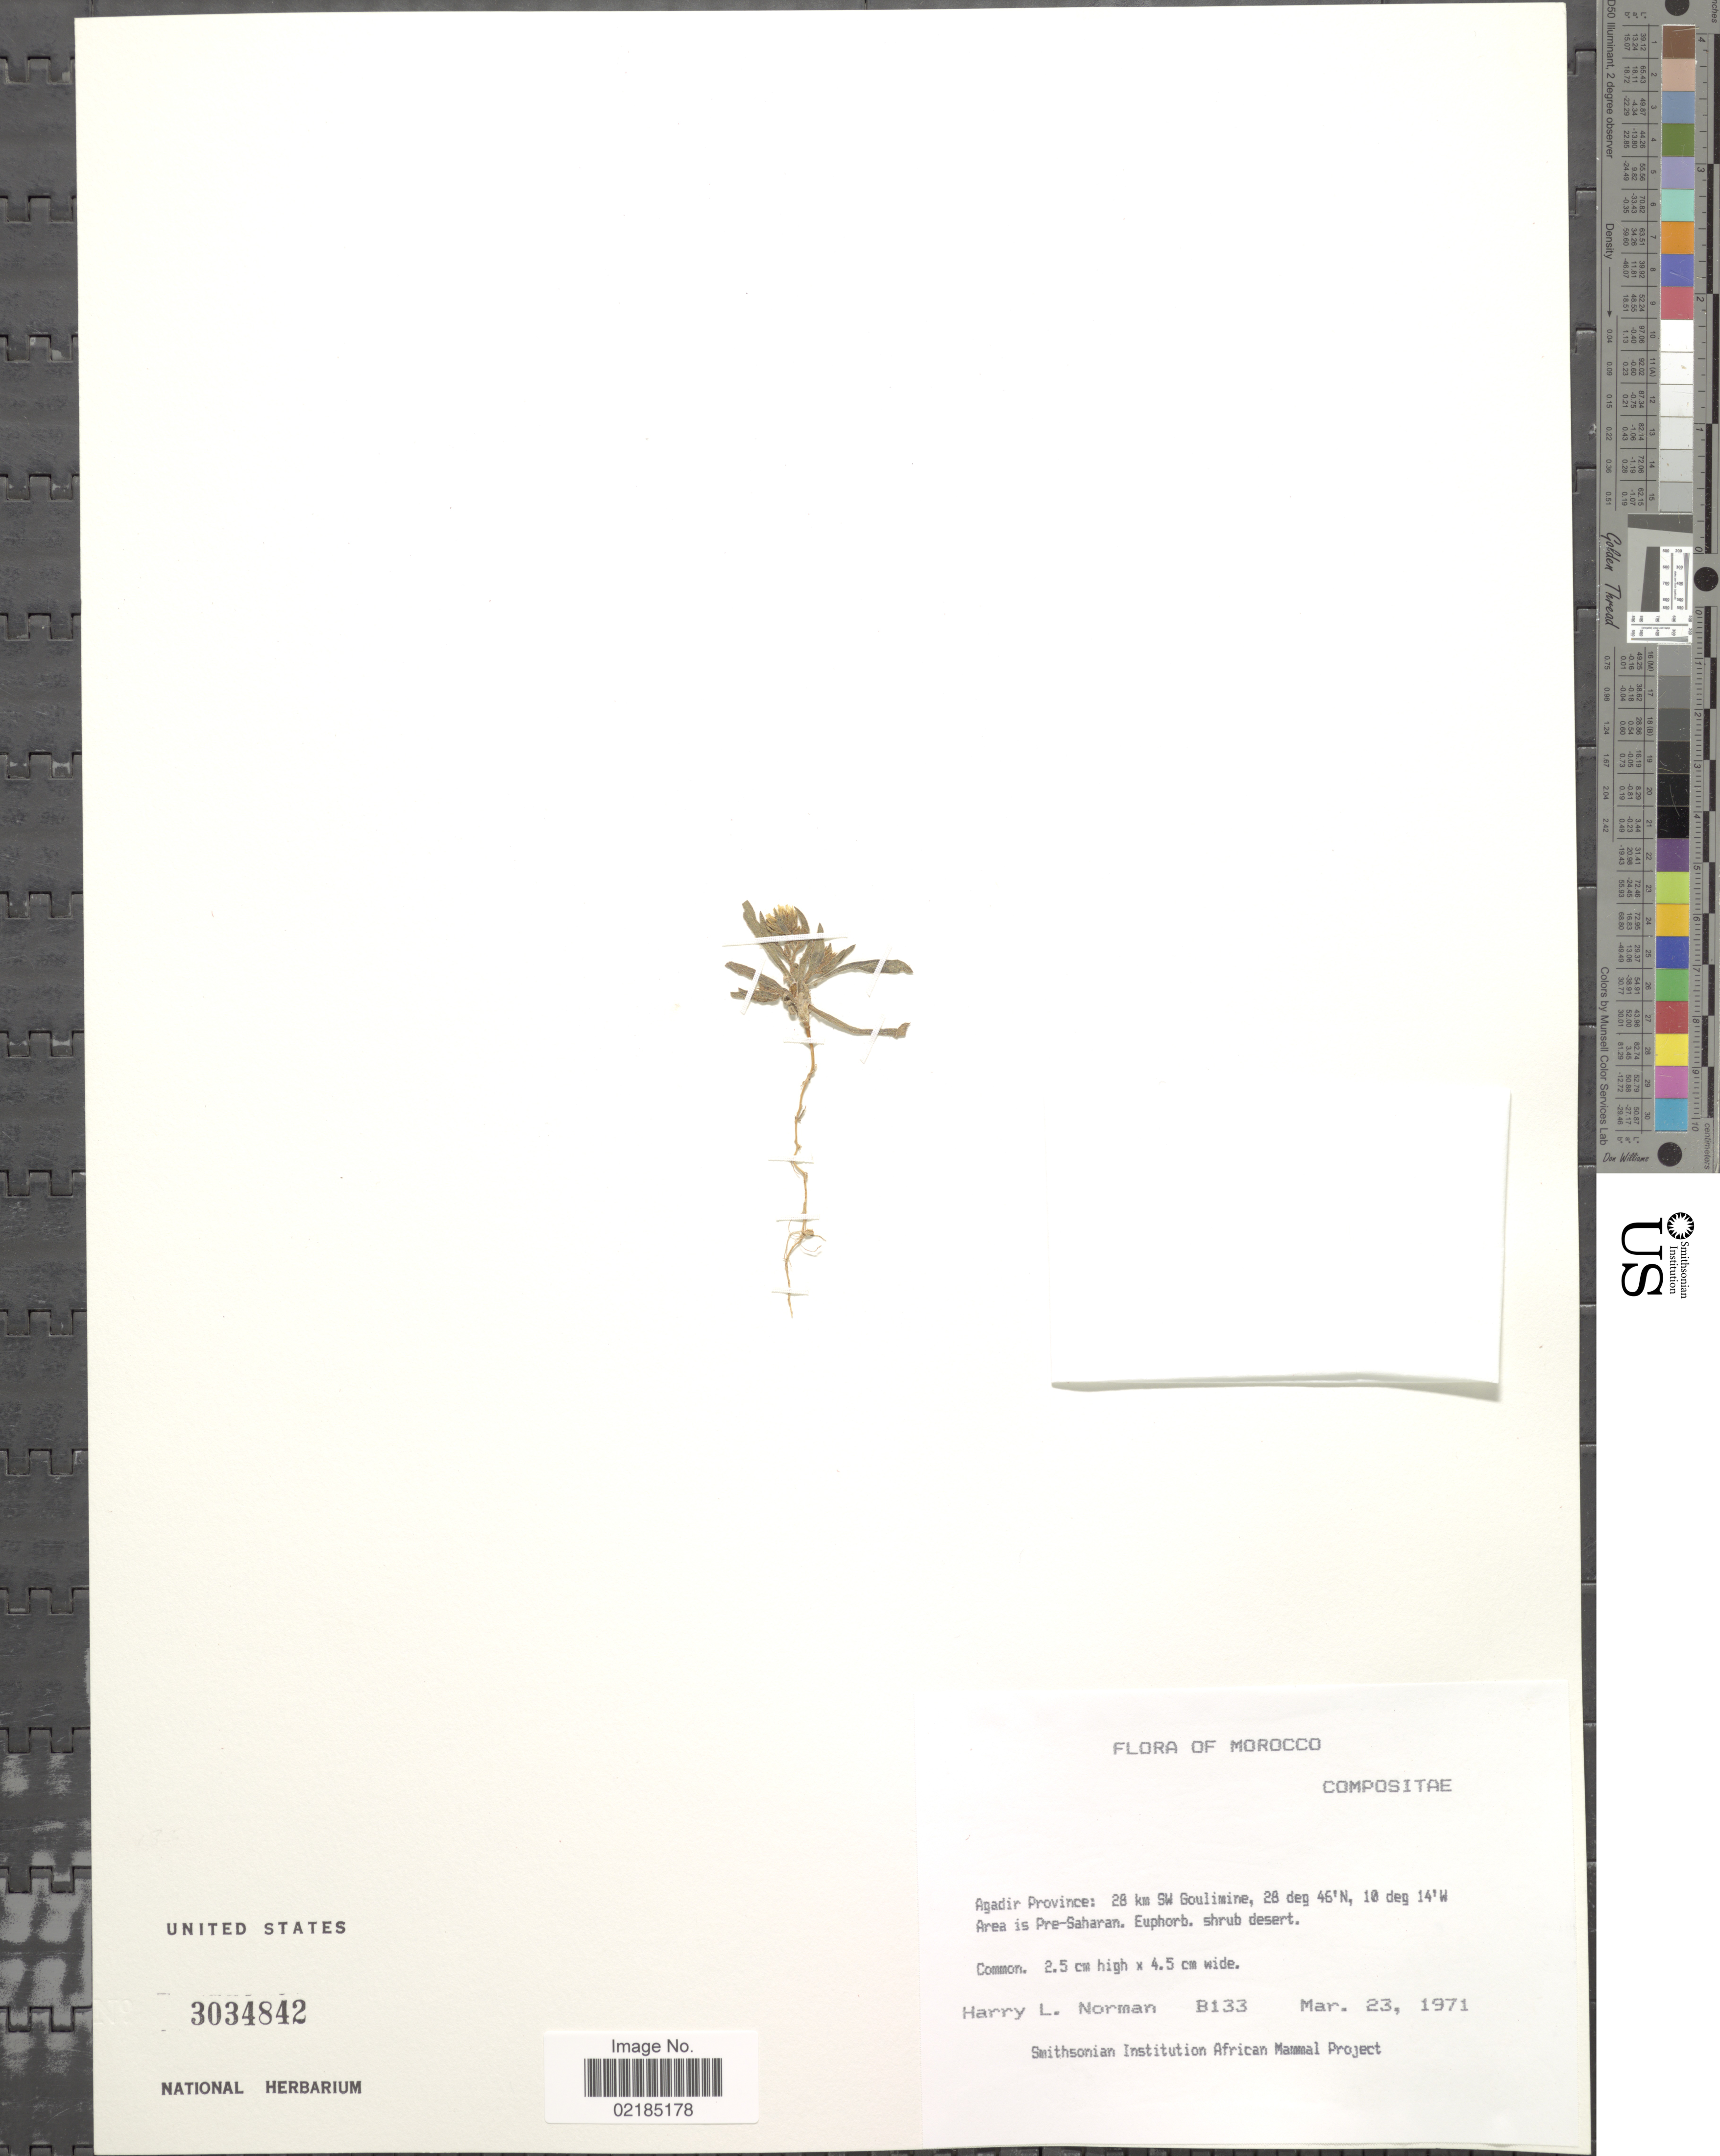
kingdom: Plantae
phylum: Tracheophyta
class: Magnoliopsida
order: Asterales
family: Asteraceae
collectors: Norman, H.L.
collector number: B133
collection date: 1971-03-23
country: Morocco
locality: Agadir Province: 28 km SW Goulimine, Area is Pre-Saharan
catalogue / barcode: US 3034842